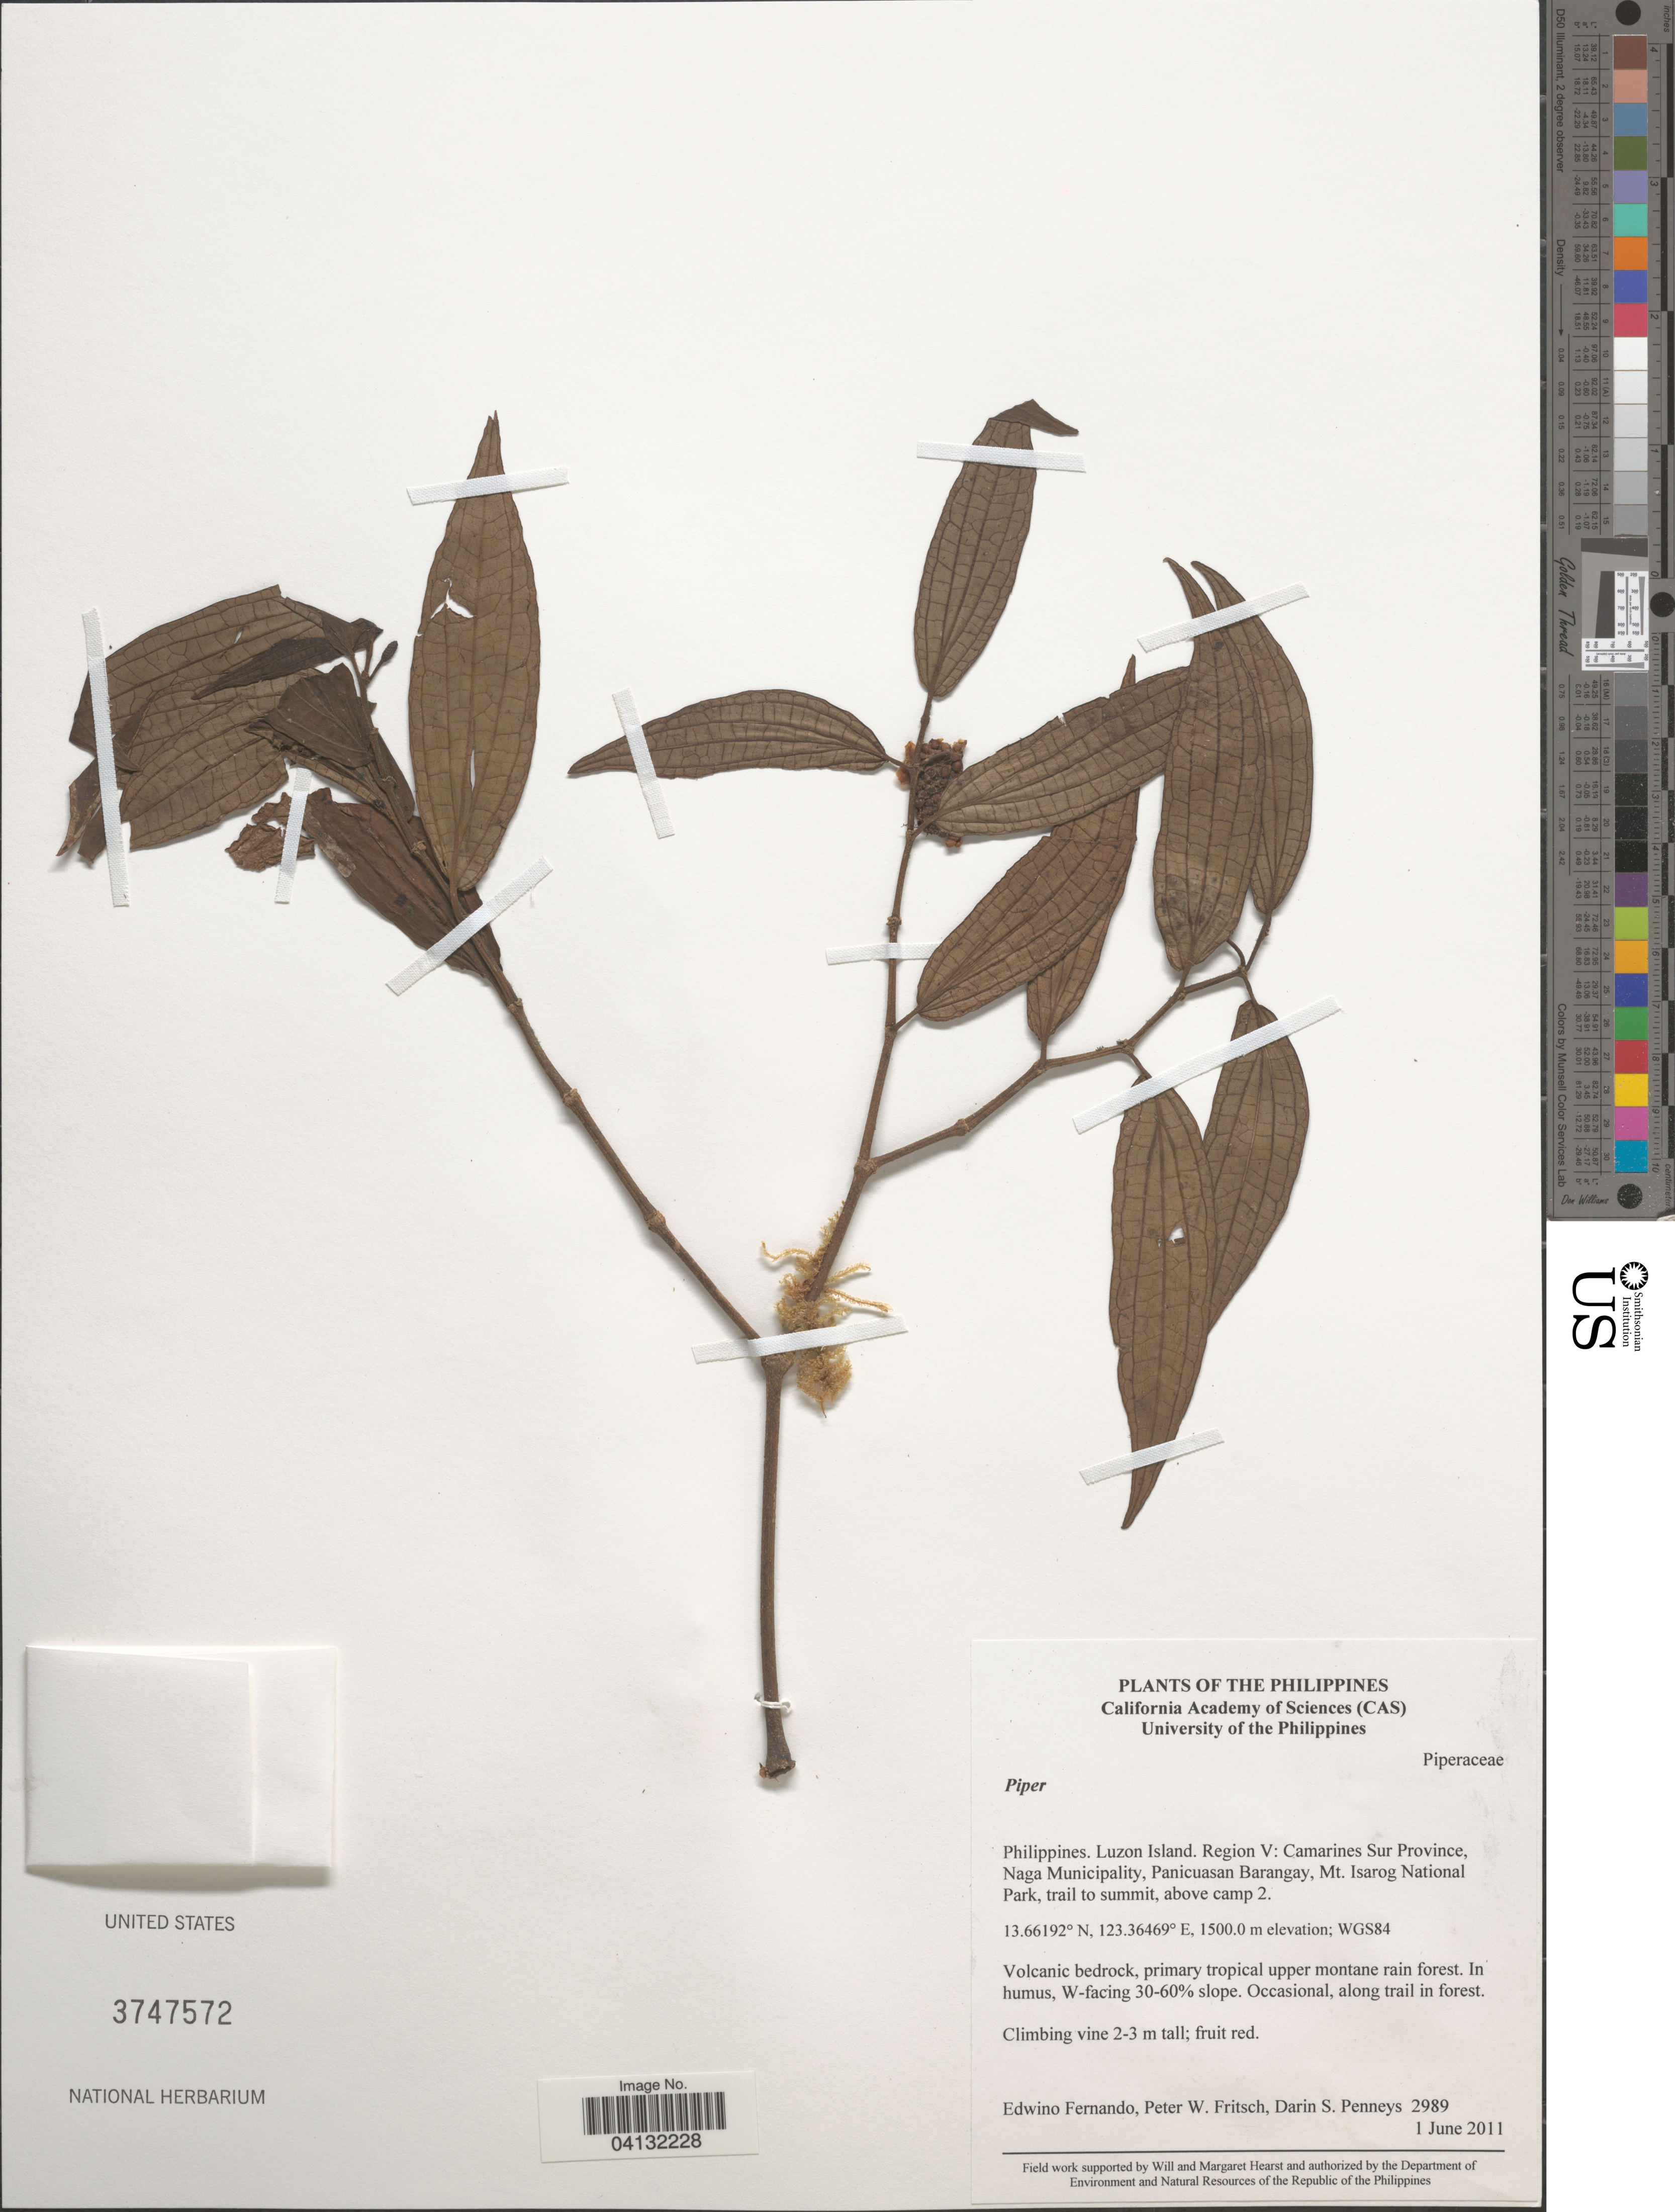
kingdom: Plantae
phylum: Tracheophyta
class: Magnoliopsida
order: Piperales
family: Piperaceae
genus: Piper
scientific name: Piper sp.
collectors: E. S. Fernando, P. W. Fritsch & D. S. Penneys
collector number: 2989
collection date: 2011-06-01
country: Philippines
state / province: Bicol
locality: Luzon Island. Region V: Camarines Sur Province, Naga Municipality, Panicuasan Barangay, Mt. Isarog National Park, trail to summit, above camp 2. WGS84. W-facing 30-60% slope.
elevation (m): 1500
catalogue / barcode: US 3747572